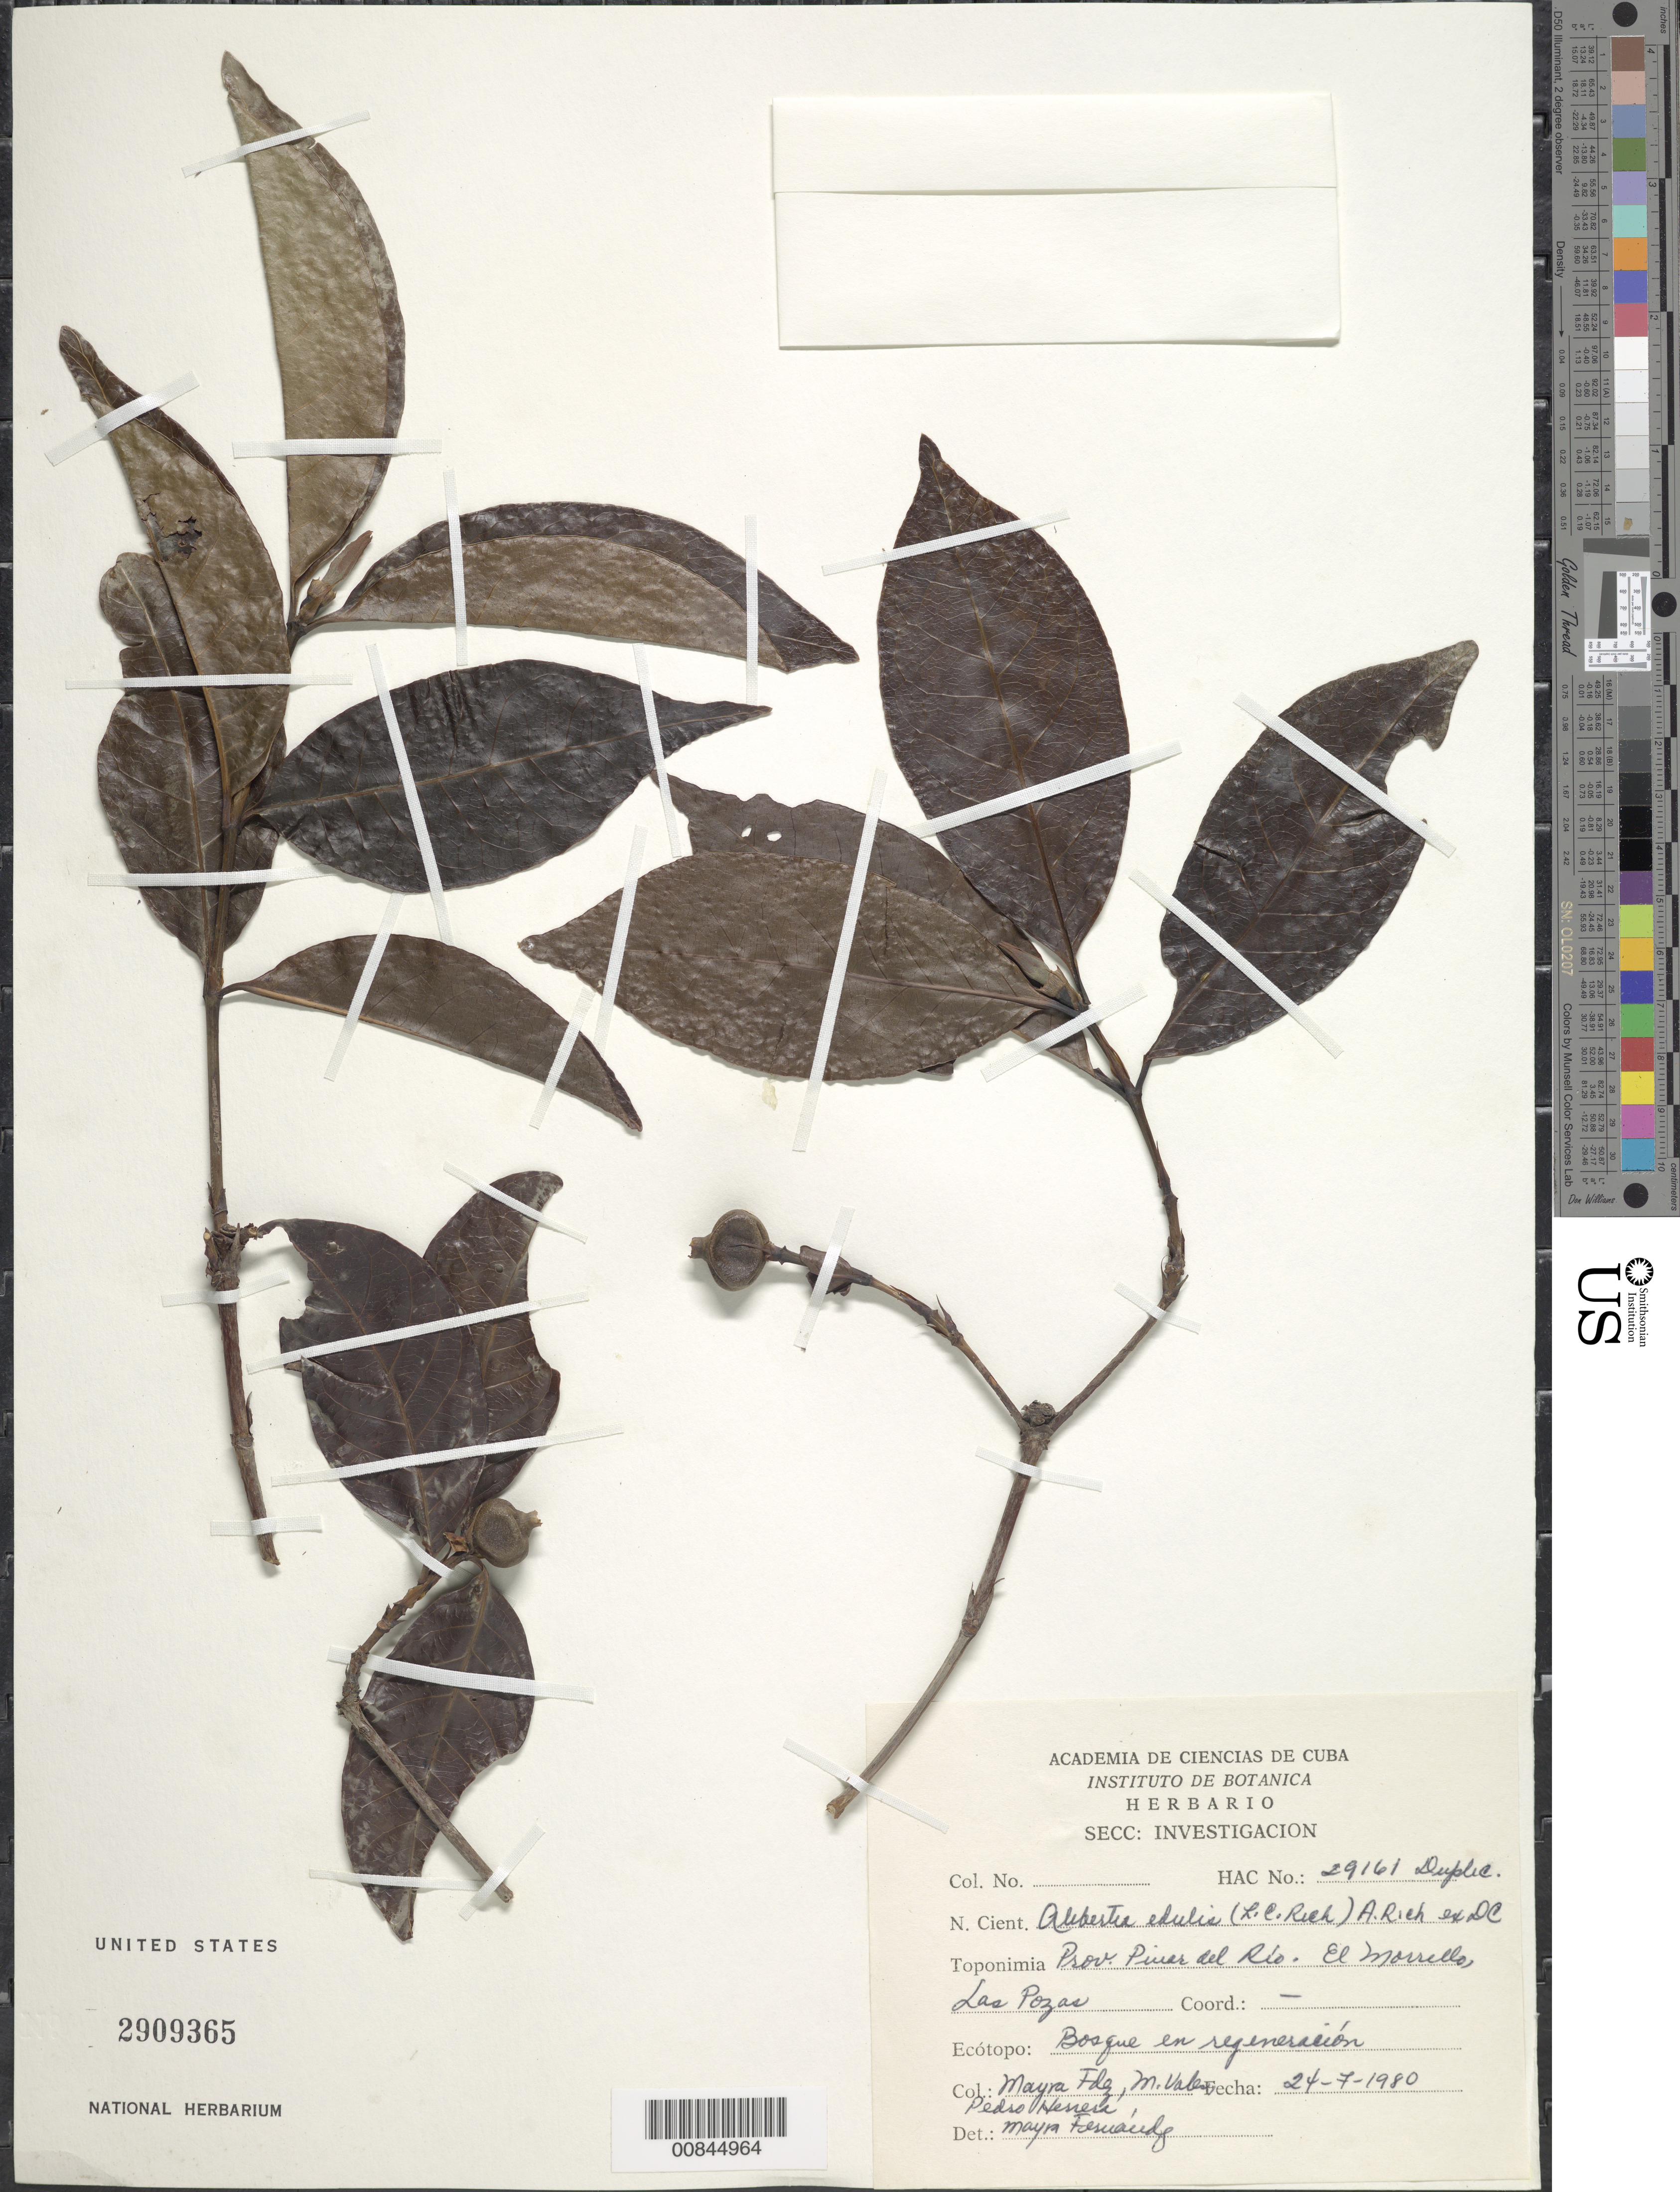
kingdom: Plantae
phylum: Tracheophyta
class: Magnoliopsida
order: Gentianales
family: Rubiaceae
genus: Alibertia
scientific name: Alibertia edulis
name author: (Rich.) A. Rich. ex DC.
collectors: M. Fernández, M. Vales & Herrera, P.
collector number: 29161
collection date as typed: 24 Jul 1980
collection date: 1980-07-24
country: Cuba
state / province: Pinar del Río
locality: El Morrello, Las Pozas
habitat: Bosque en regenerasión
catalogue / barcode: US 2909365